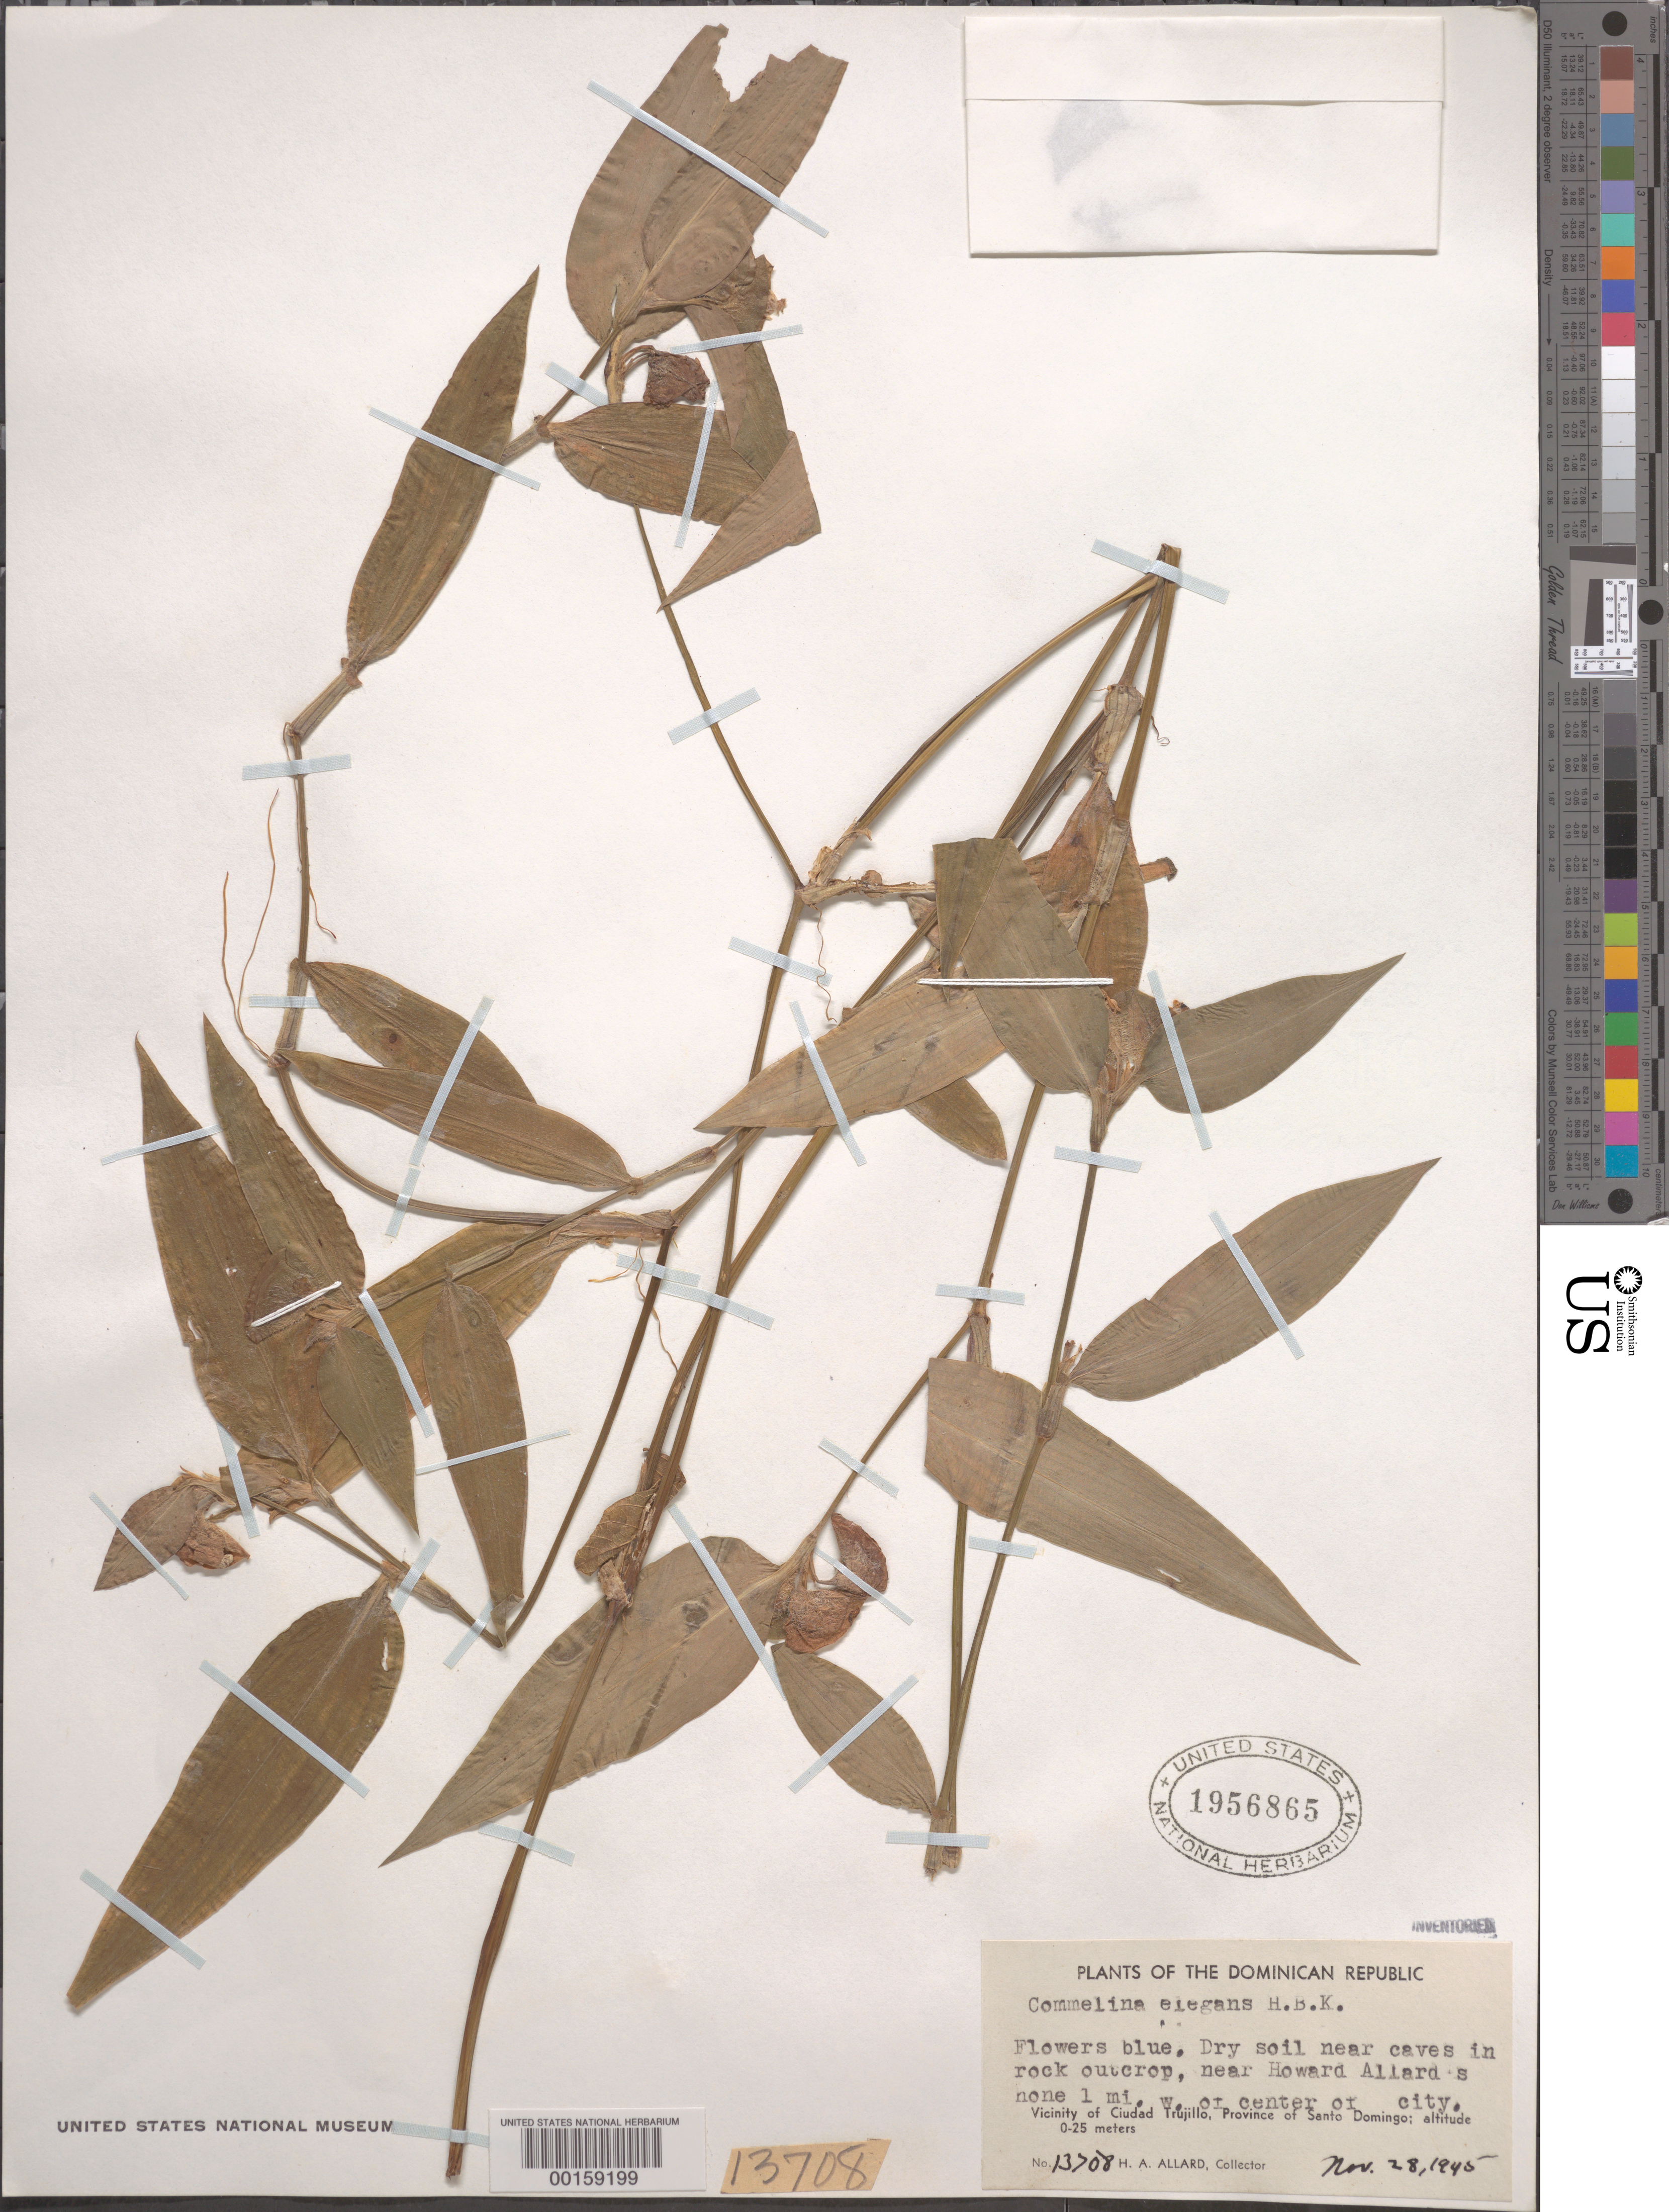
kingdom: Plantae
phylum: Tracheophyta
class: Liliopsida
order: Commelinales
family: Commelinaceae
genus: Commelina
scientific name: Commelina erecta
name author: L.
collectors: H. A. Allard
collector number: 13708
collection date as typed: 28 Nov 1945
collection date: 1945-11-28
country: Dominican Republic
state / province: Distrito Nacional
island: Hispaniola Island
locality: Ciudad trujillo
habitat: Dry soil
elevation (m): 0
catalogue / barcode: US 1956865